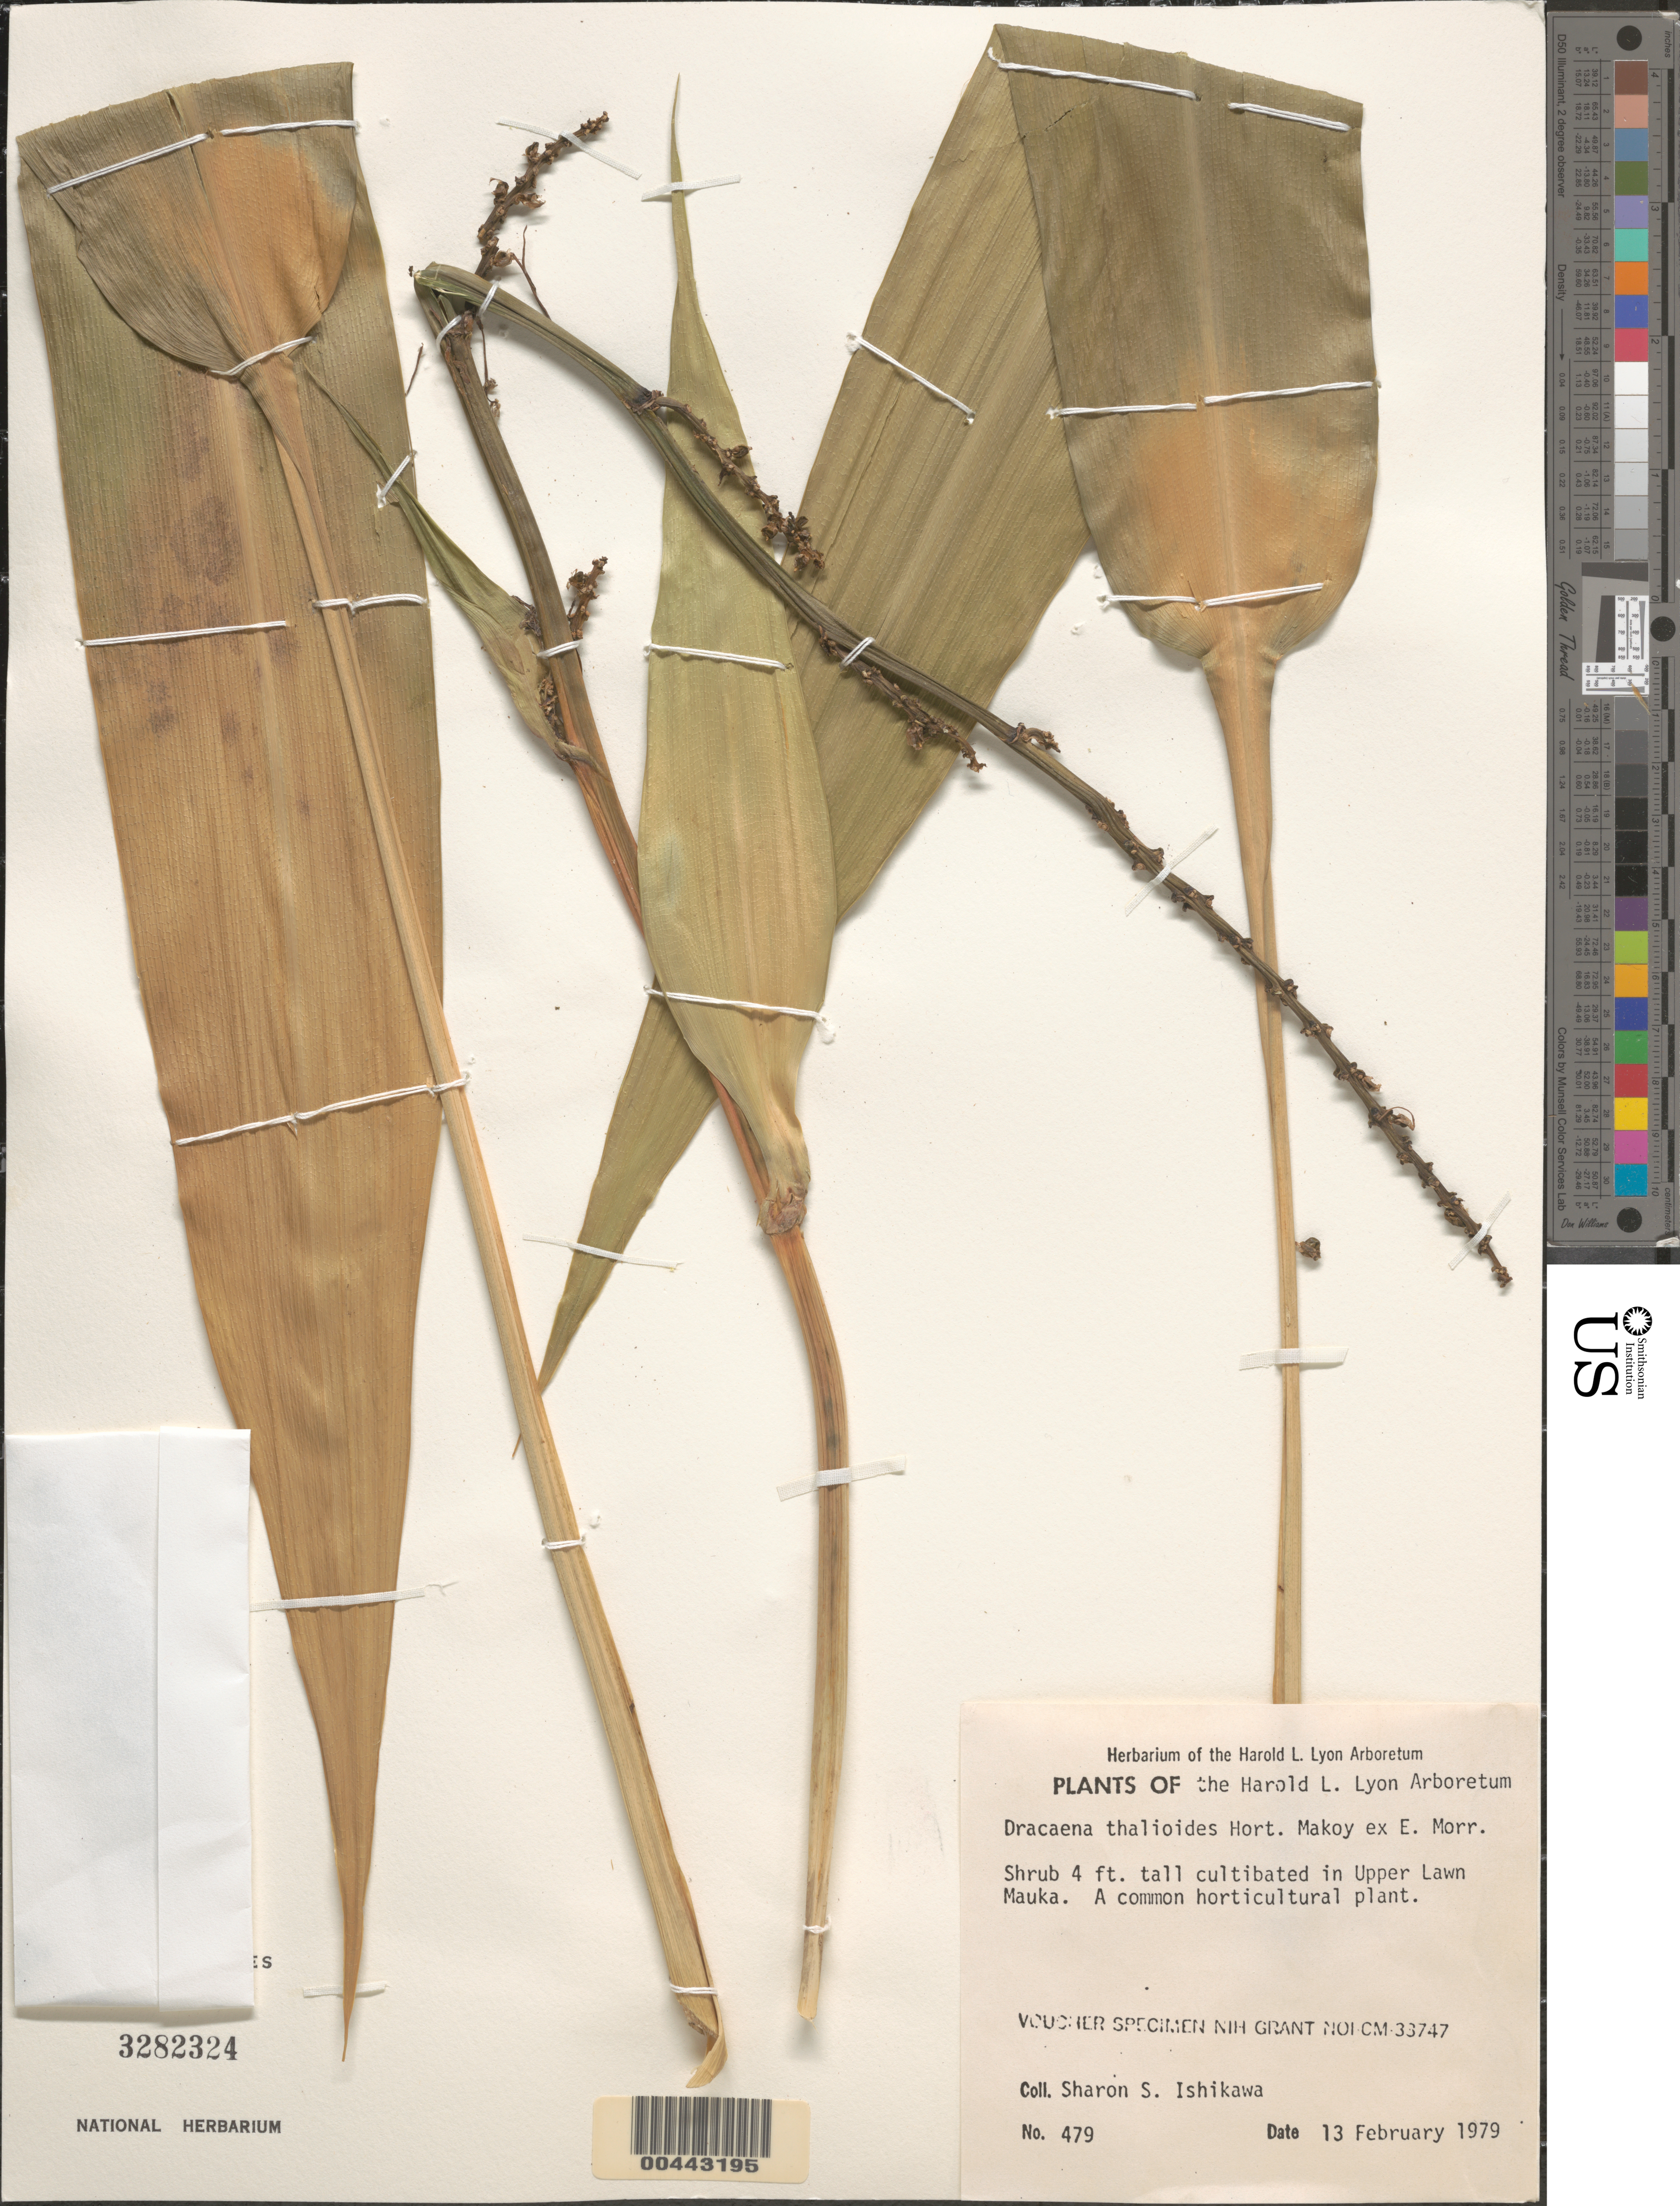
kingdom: Plantae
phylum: Tracheophyta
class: Liliopsida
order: Asparagales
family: Asparagaceae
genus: Dracaena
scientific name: Dracaena thalioides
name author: Jacob-Makoy ex É. Morren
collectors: S. S. Ishikawa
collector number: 479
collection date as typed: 13 Feb 1979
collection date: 1979-02-13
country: United States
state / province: Hawaii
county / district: Honolulu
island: Oahu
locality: H.L. Lyon Arboretum, Upper Lawn Mauka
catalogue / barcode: US 3282324